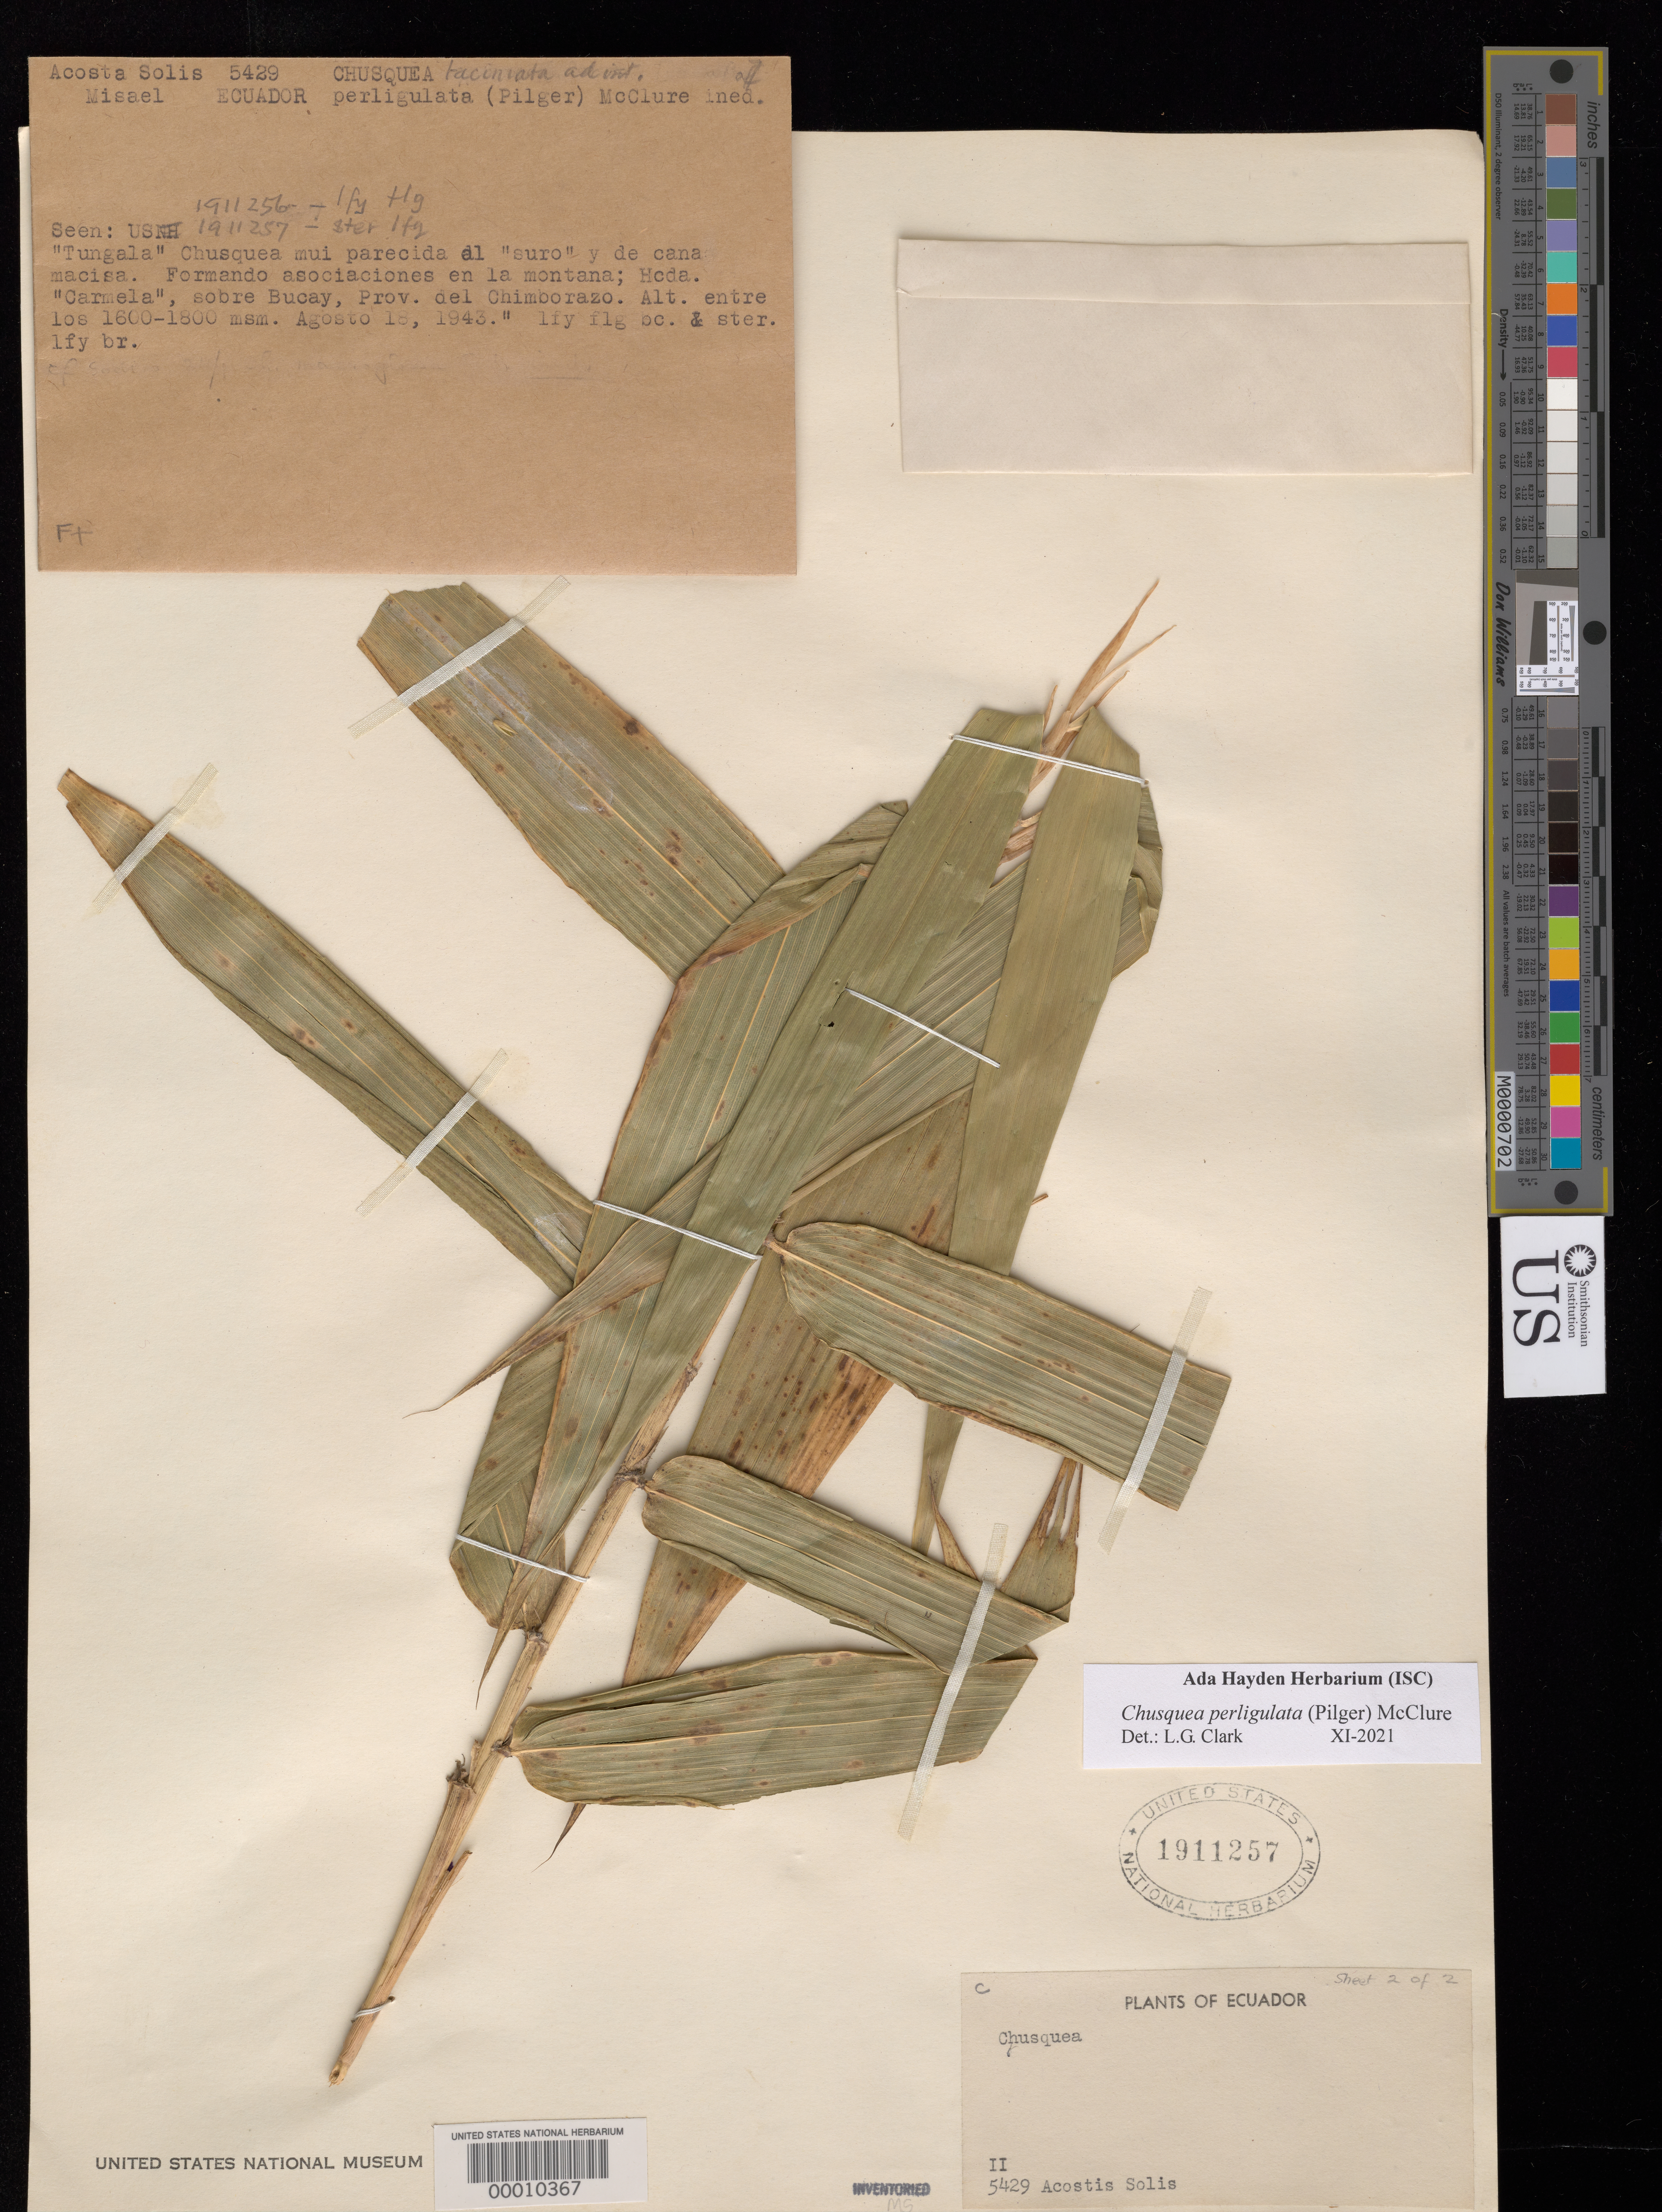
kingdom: Plantae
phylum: Tracheophyta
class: Liliopsida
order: Poales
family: Poaceae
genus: Chusquea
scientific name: Chusquea perligulata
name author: (Pilg.) McClure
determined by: Clark, L. G.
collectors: M. Acosta Solis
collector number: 5429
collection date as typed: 18 -- 1943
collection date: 1943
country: Ecuador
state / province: Chimborazo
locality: Bucay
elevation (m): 1600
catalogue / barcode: US 1911257